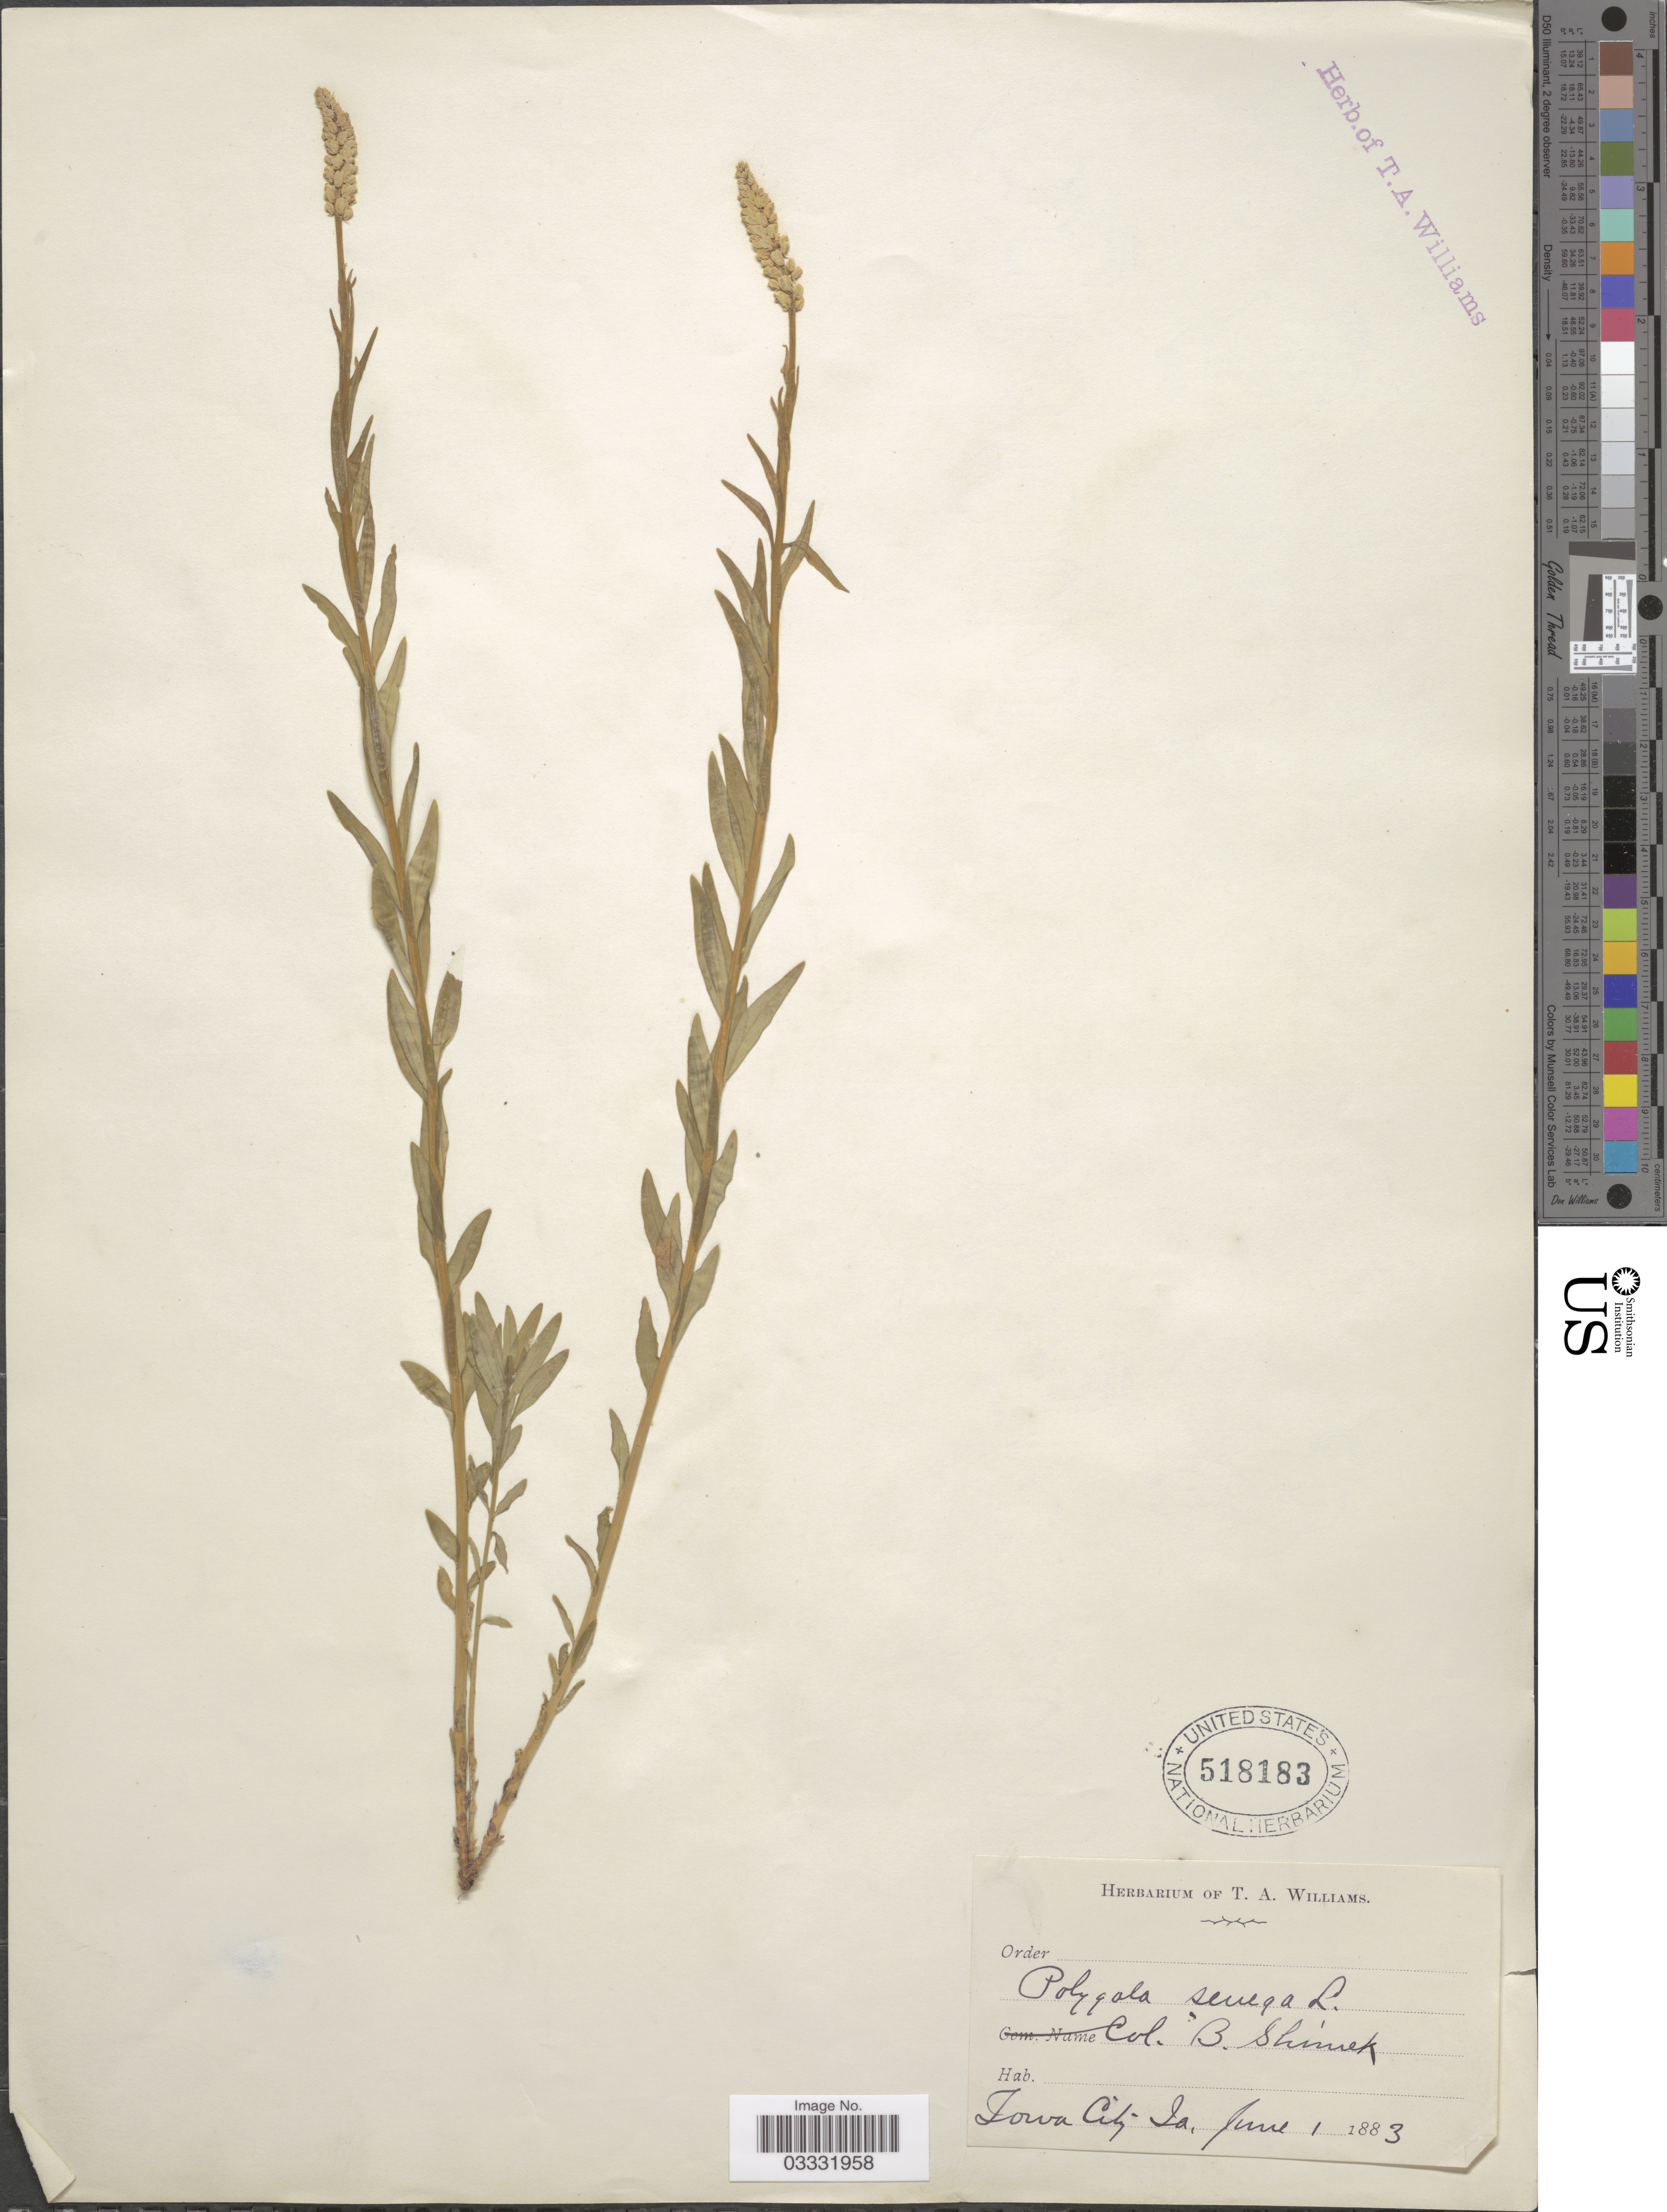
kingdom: Plantae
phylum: Tracheophyta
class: Magnoliopsida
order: Fabales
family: Polygalaceae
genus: Polygala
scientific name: Polygala senega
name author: L.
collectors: B. Shimek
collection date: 1883-06-01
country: United States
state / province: Idaho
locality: Iowa City.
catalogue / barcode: US 518183